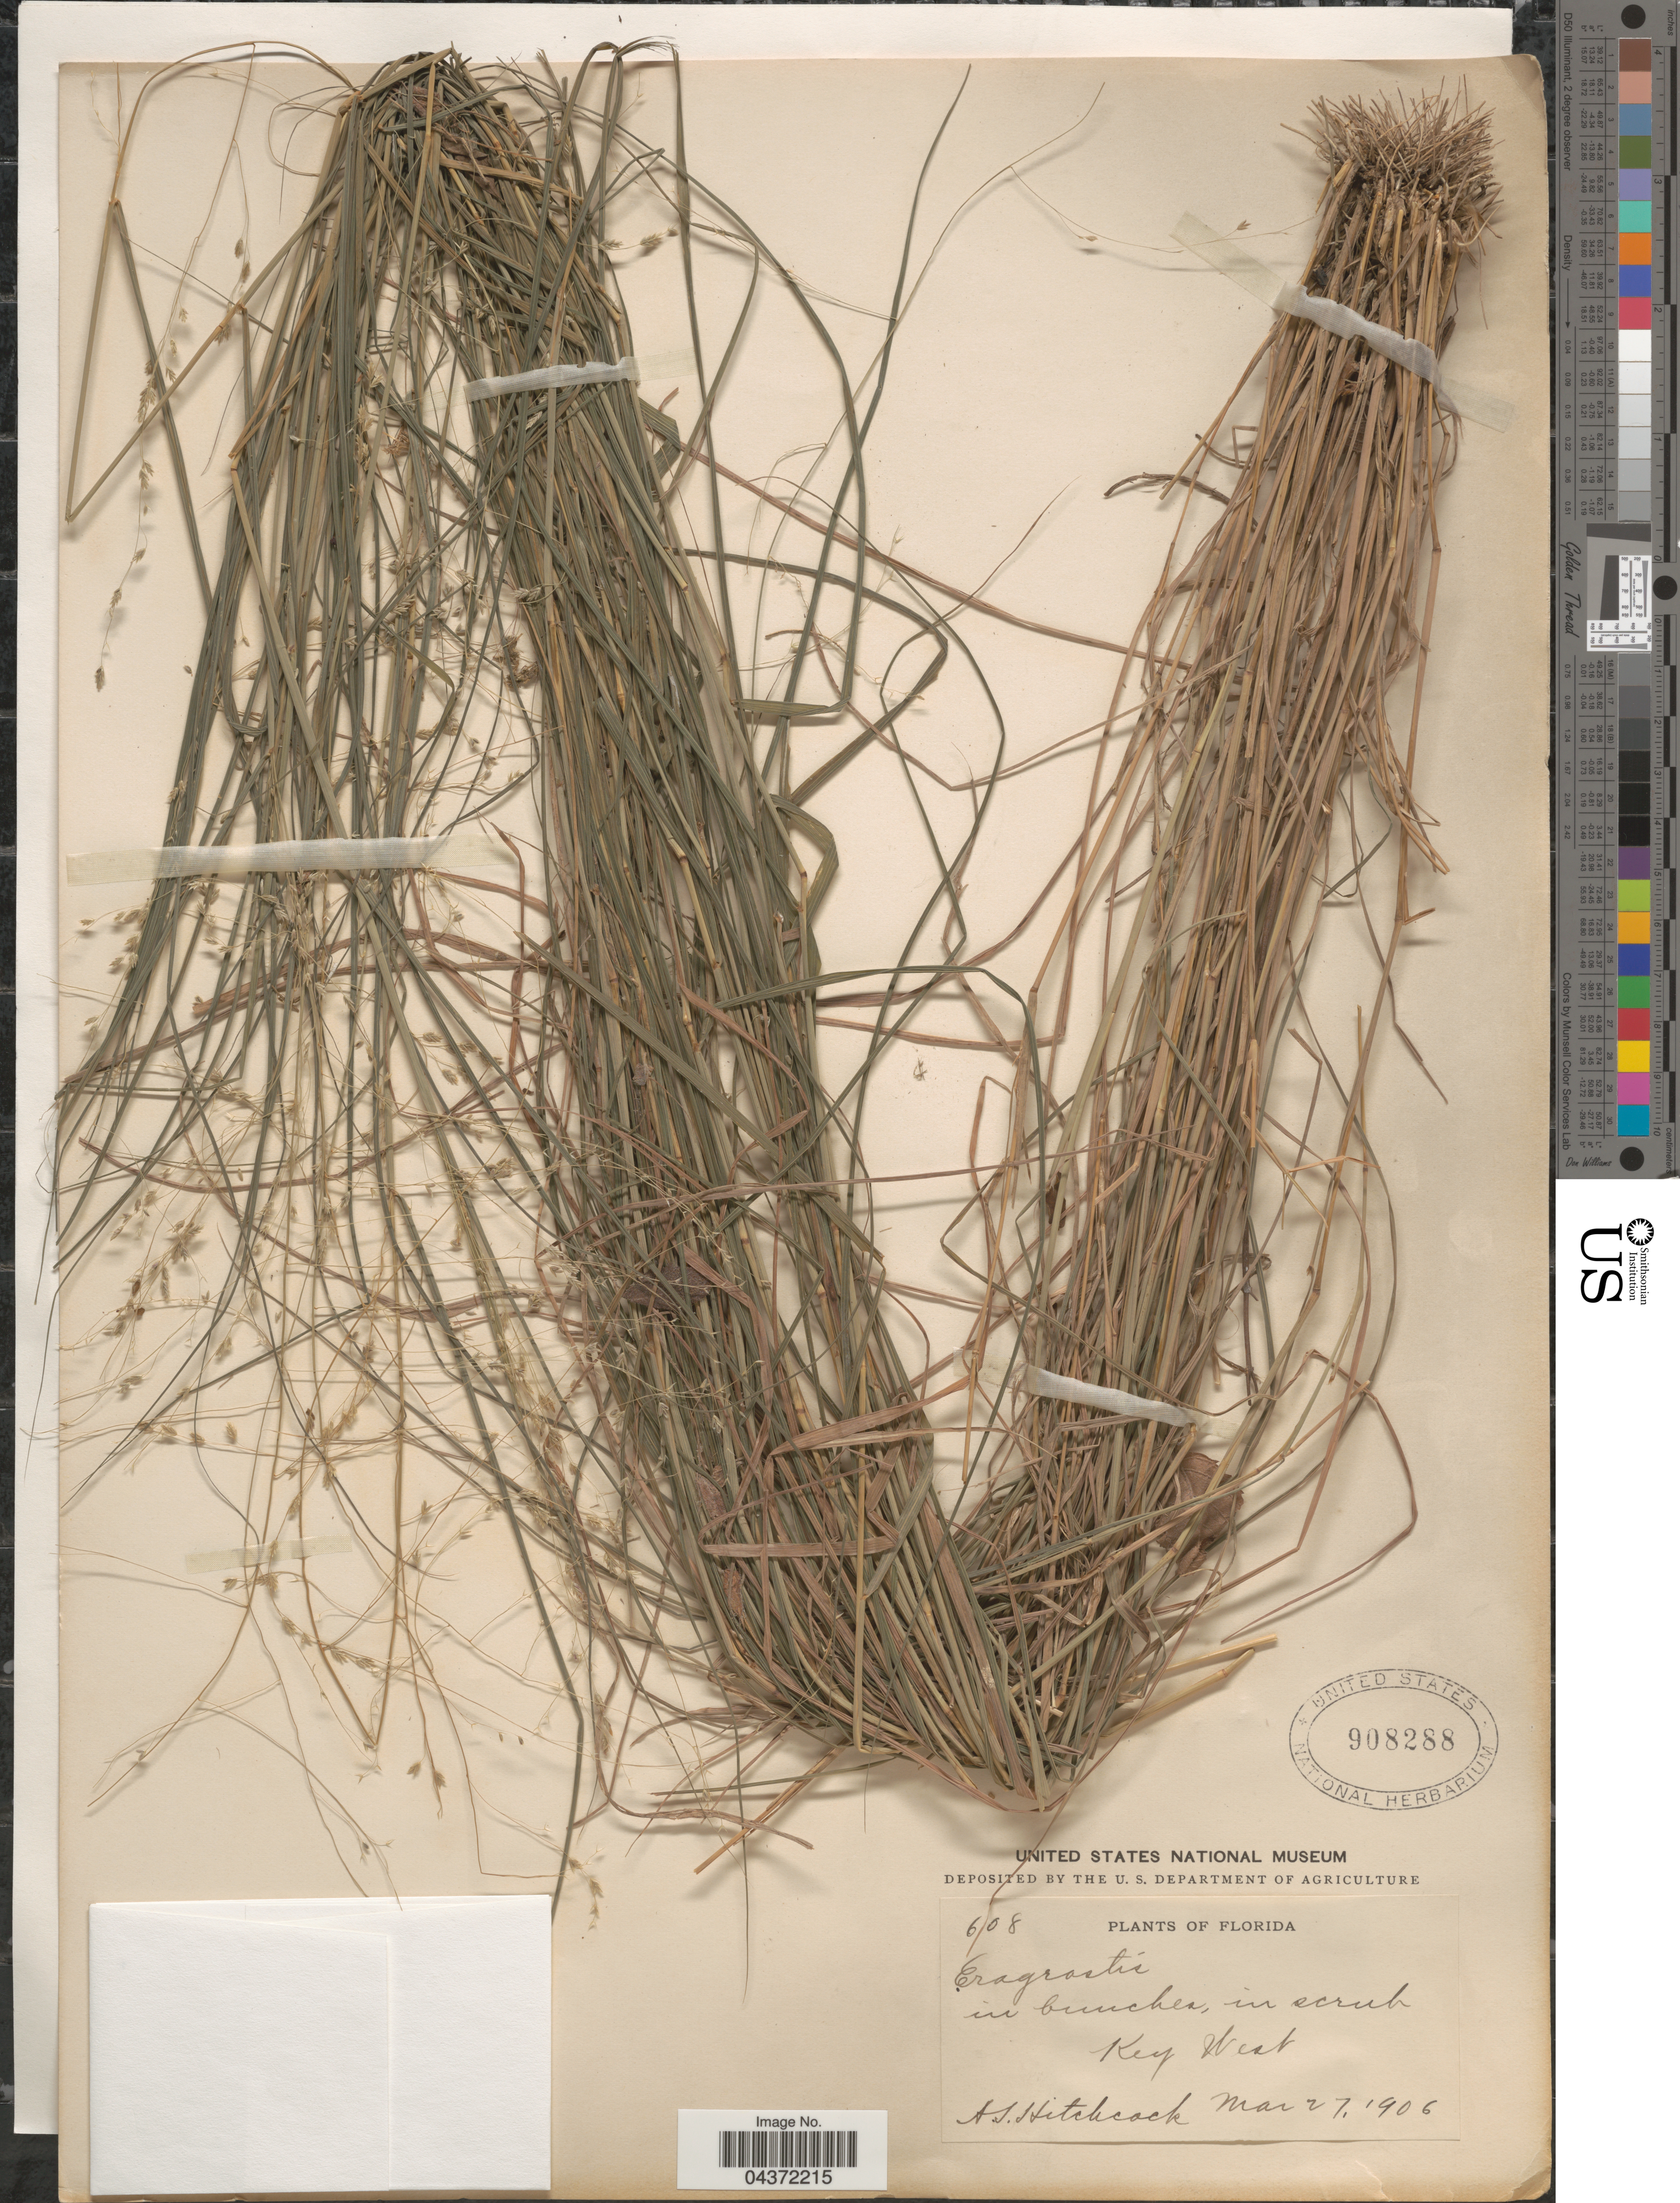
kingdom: Plantae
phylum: Tracheophyta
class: Liliopsida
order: Poales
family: Poaceae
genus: Eragrostis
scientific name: Eragrostis sp.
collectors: A. S. Hitchcock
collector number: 608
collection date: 1906-03-27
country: United States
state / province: Florida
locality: Key West.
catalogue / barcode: US 908288